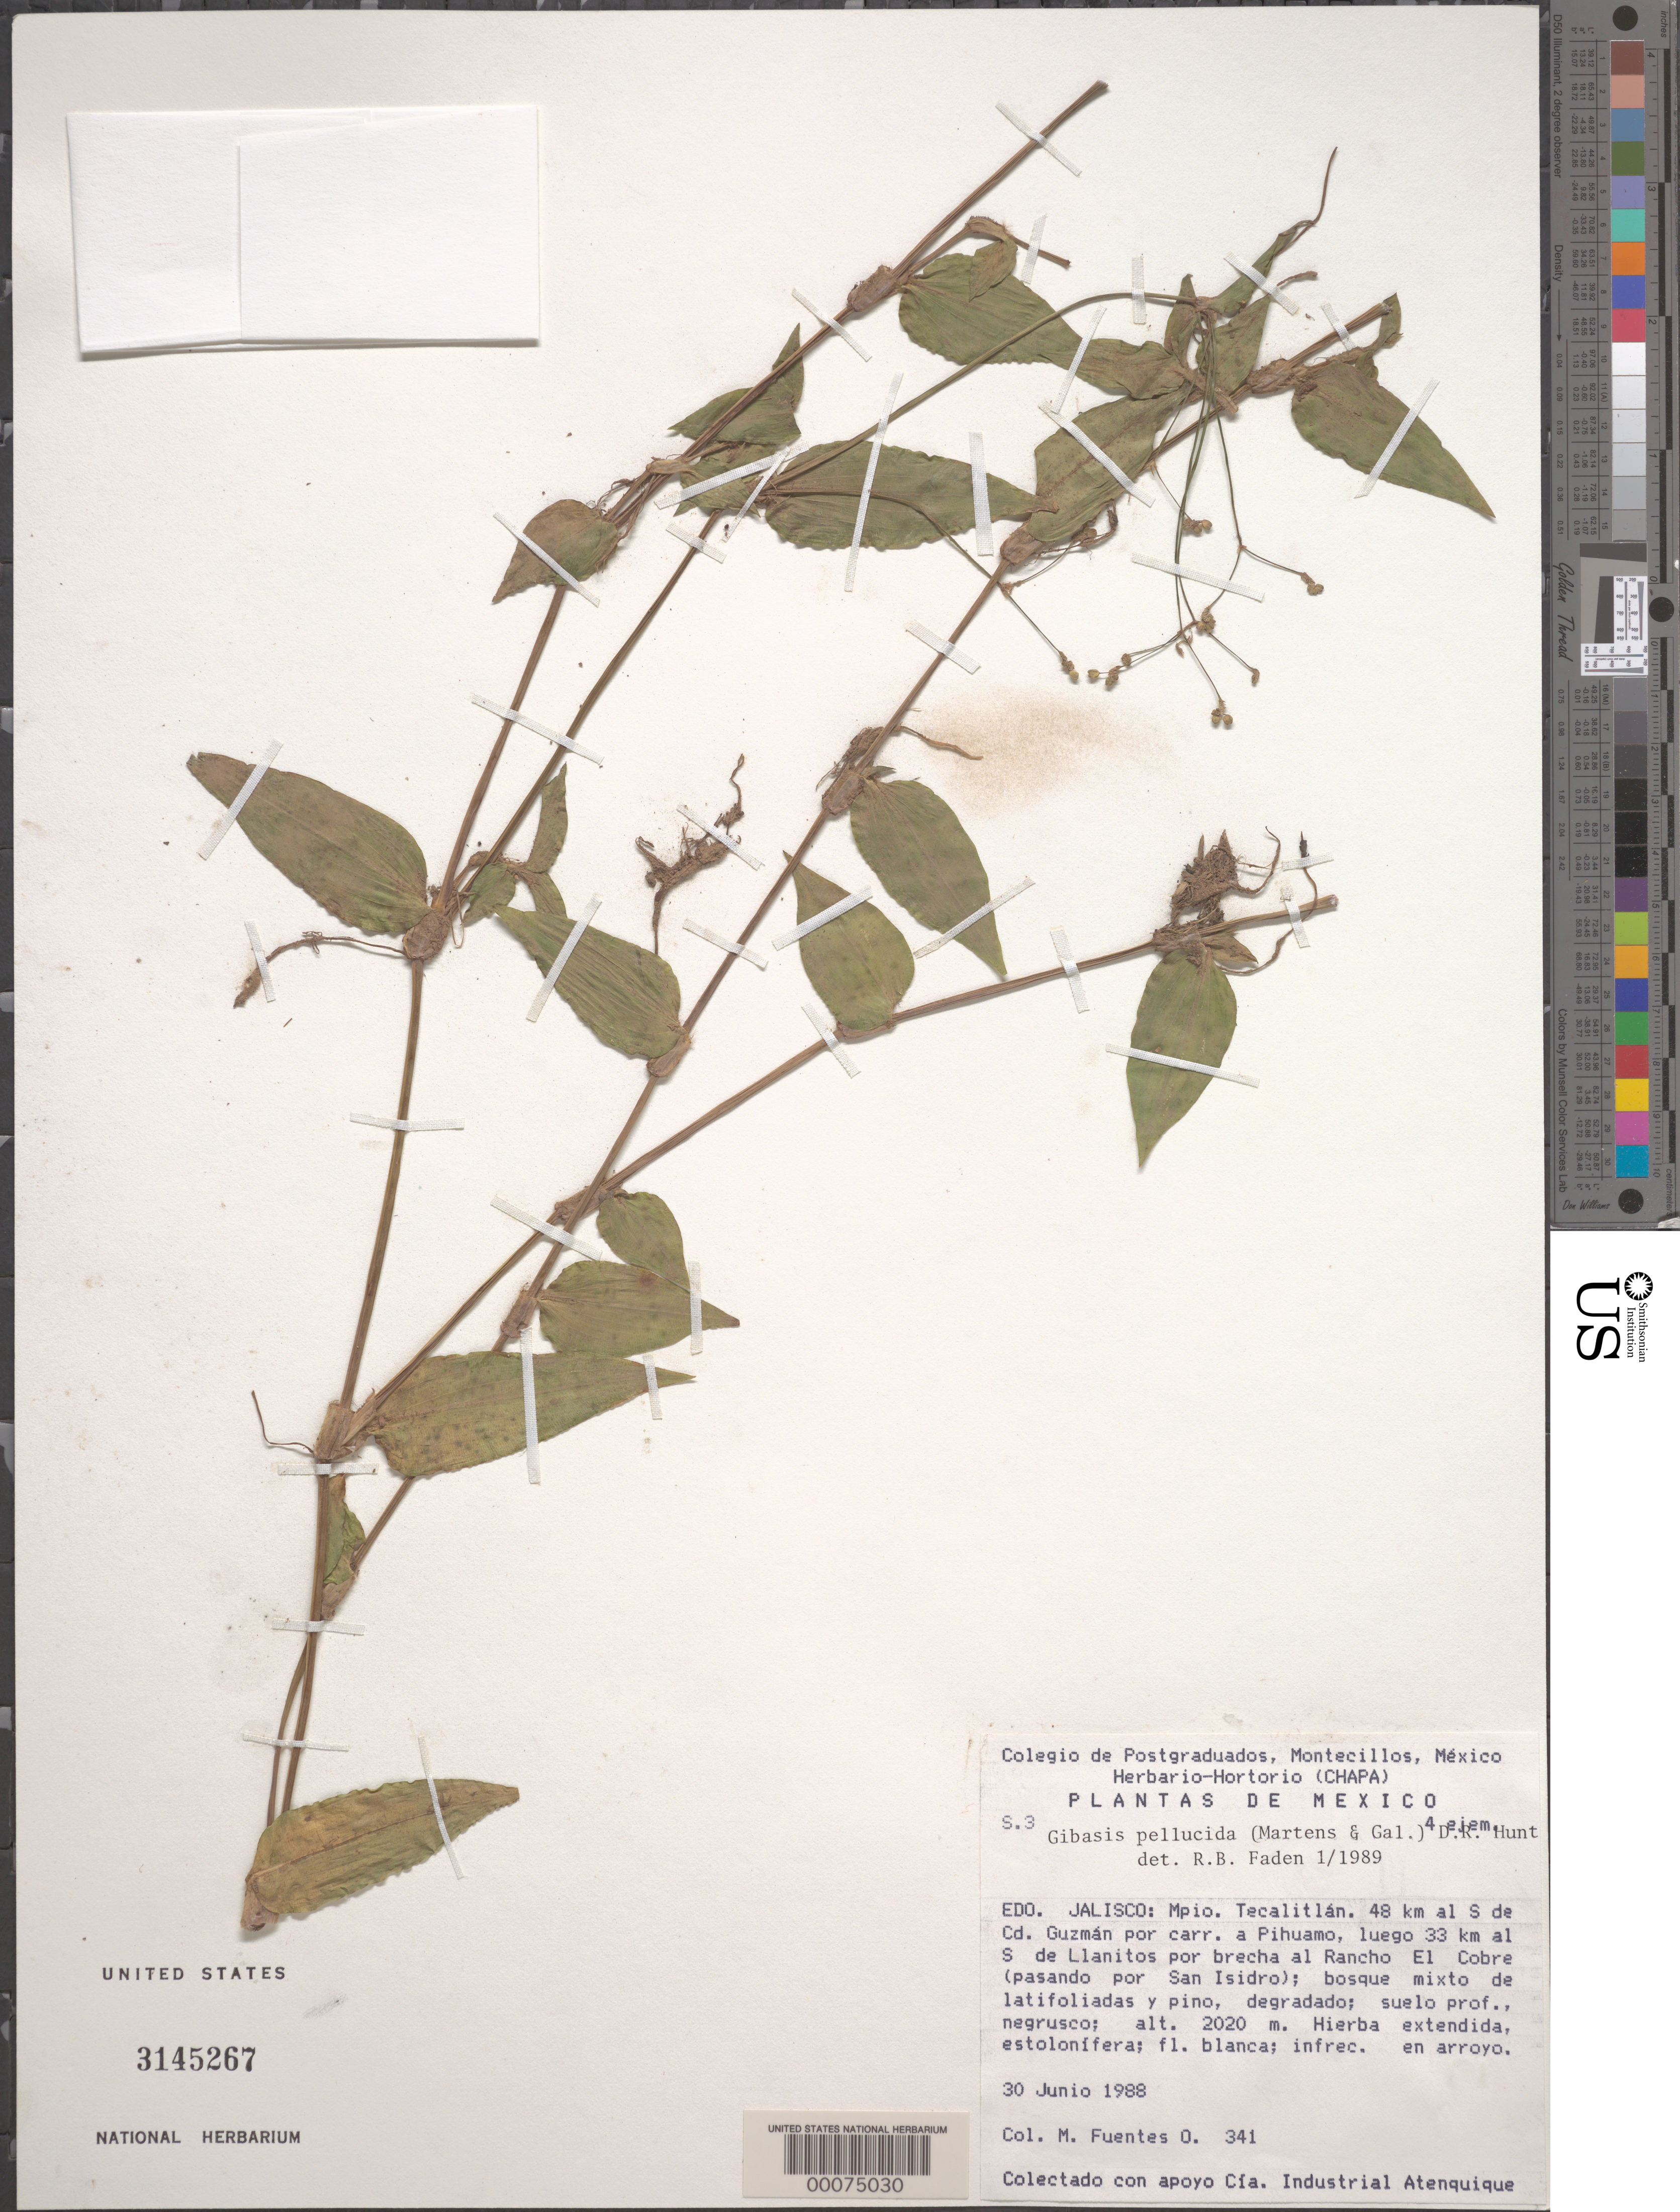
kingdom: Plantae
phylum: Tracheophyta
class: Liliopsida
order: Commelinales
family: Commelinaceae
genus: Gibasis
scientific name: Gibasis pellucida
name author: (M. Martens & Galeotti) D.R. Hunt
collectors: M. Fuentes O.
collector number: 341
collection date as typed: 30 Jun 1988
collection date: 1988-06-30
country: Mexico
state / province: Jalisco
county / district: Tecalitlán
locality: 48 km S de Cd. Guzman por carr. a Pihuamo, luego 33 km al S de Llanitos por brecha al Rancho La Cobre, pasando por San Isidro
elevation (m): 2020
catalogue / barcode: US 3145267